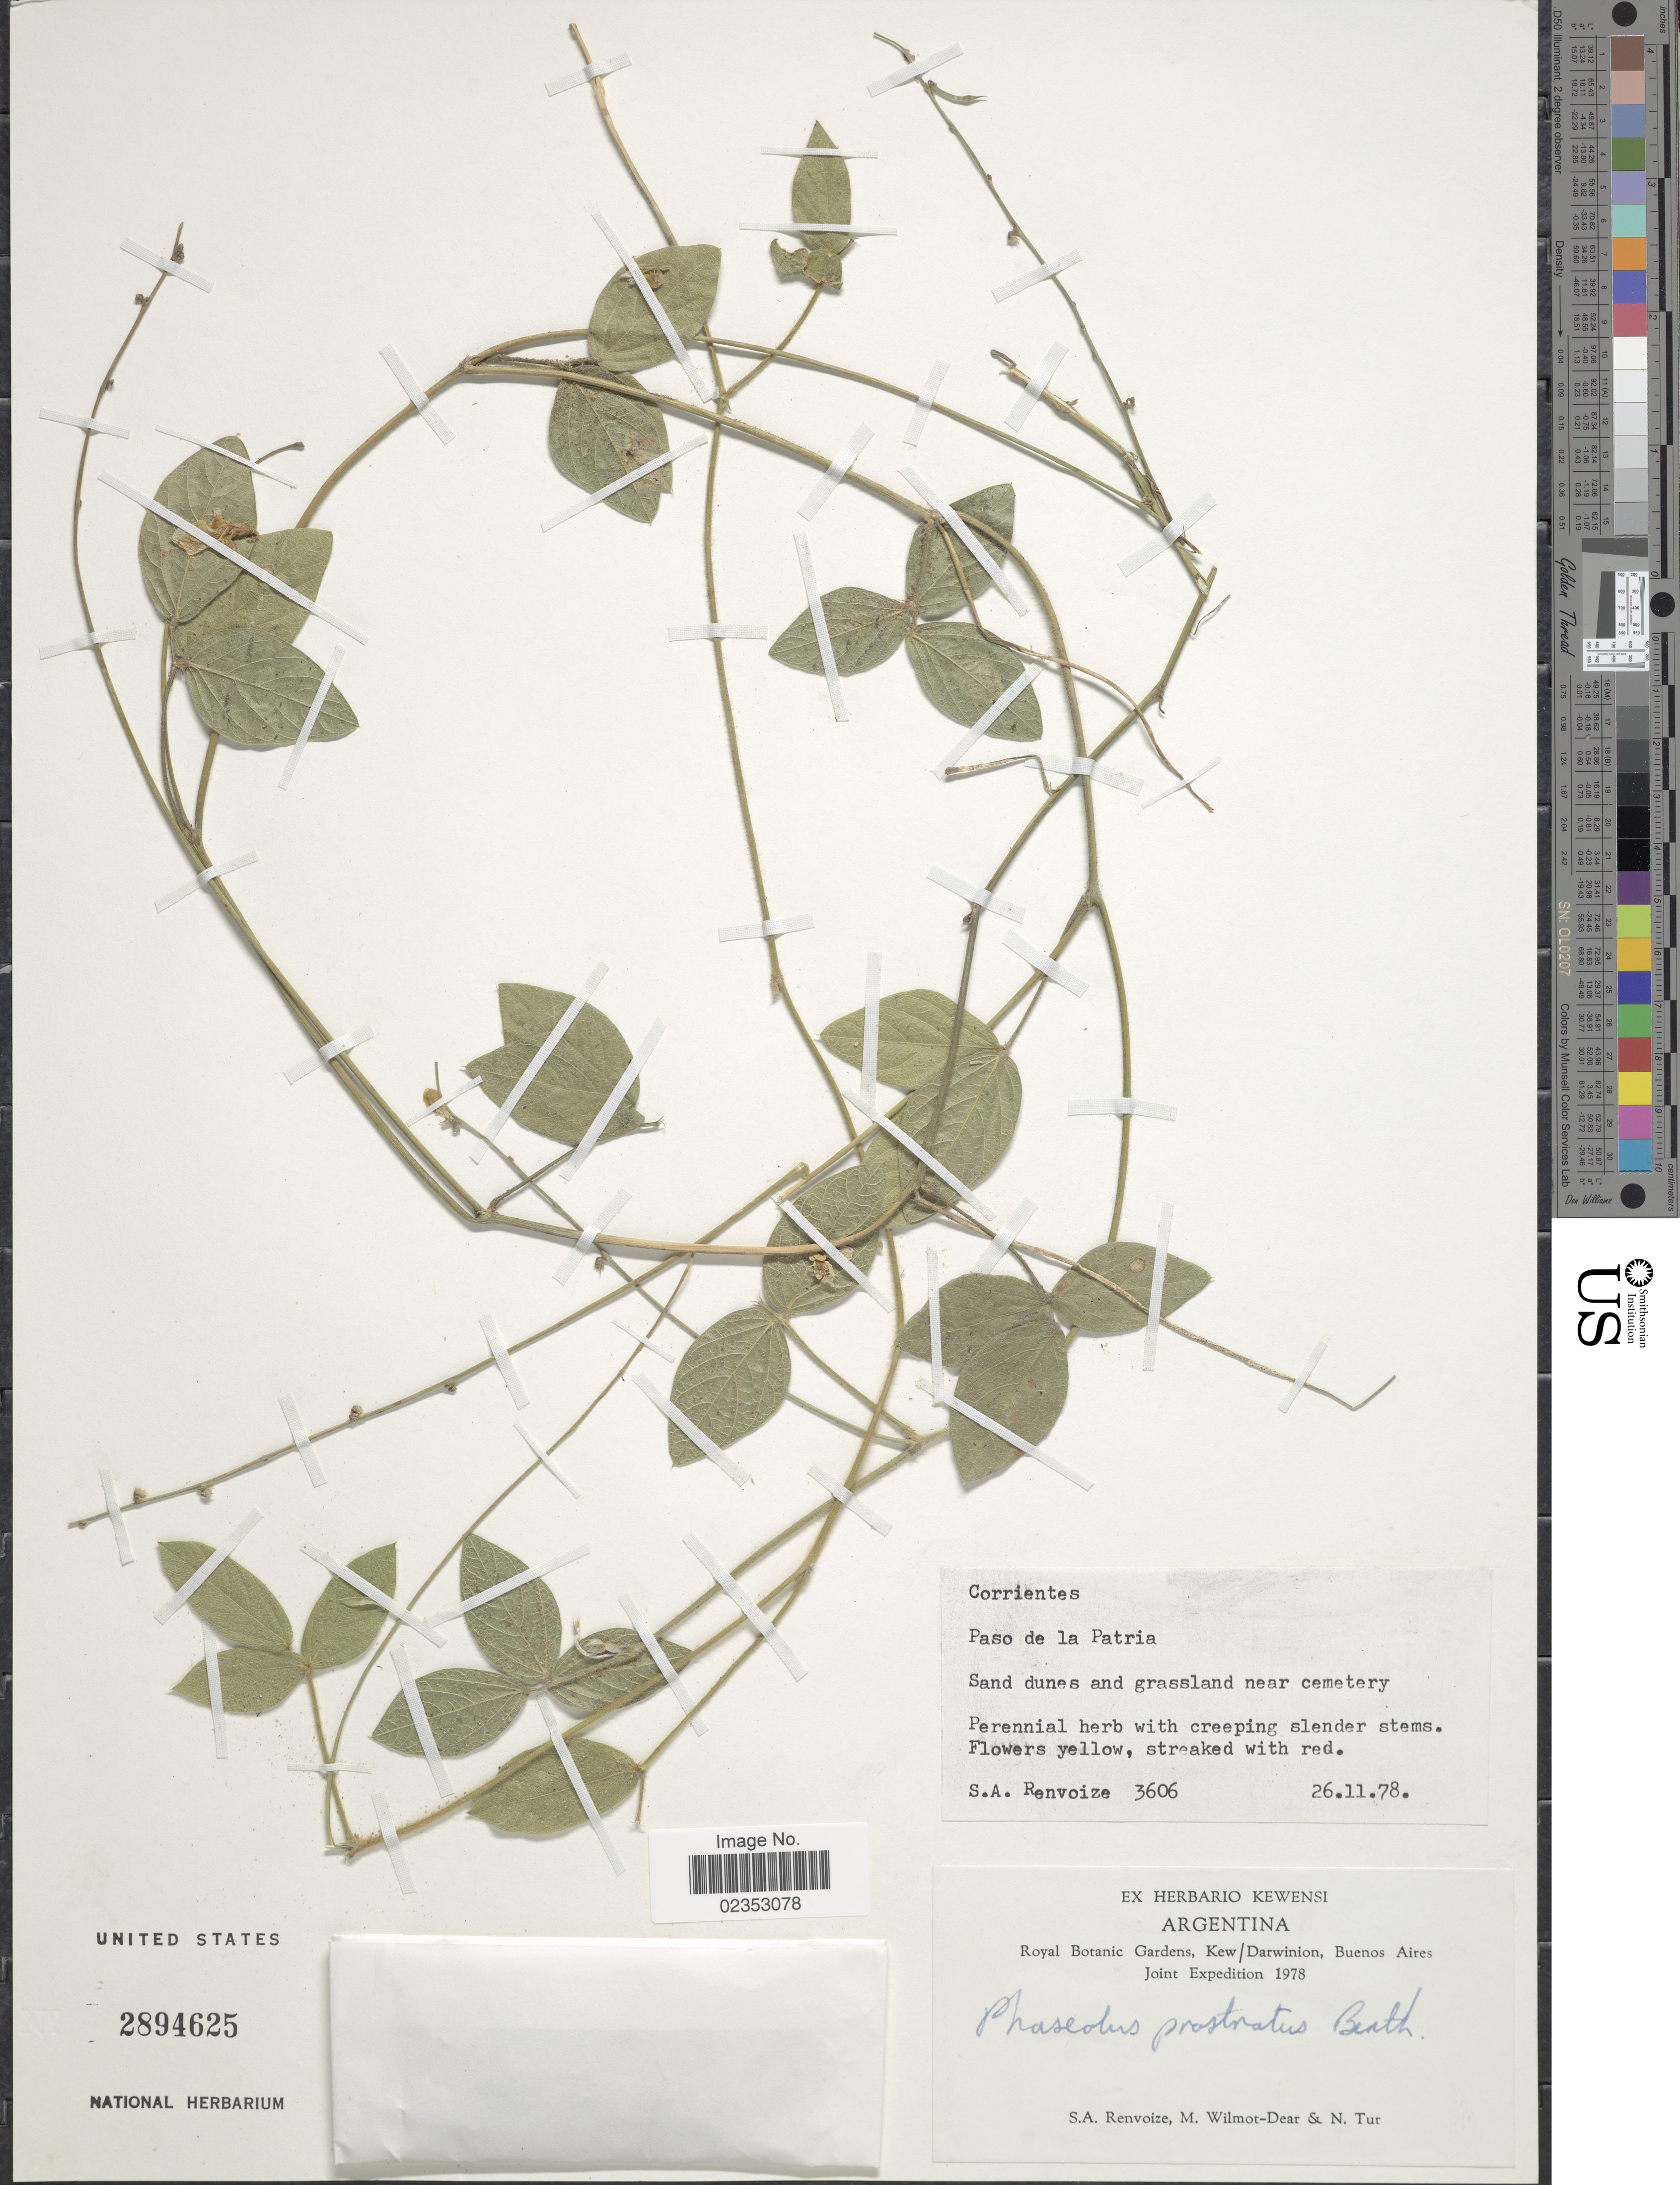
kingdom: Plantae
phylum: Tracheophyta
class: Magnoliopsida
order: Fabales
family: Fabaceae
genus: Macroptilium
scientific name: Macroptilium prostratum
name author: (Benth.) Urb.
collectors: S. A. Renvoize, M. Wilmot-Dear & N. Tur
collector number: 3606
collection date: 1978-11-26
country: Argentina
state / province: Corrientes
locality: Paso de la Patria, Sand dunes and grassland near cemetery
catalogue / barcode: US 2894625